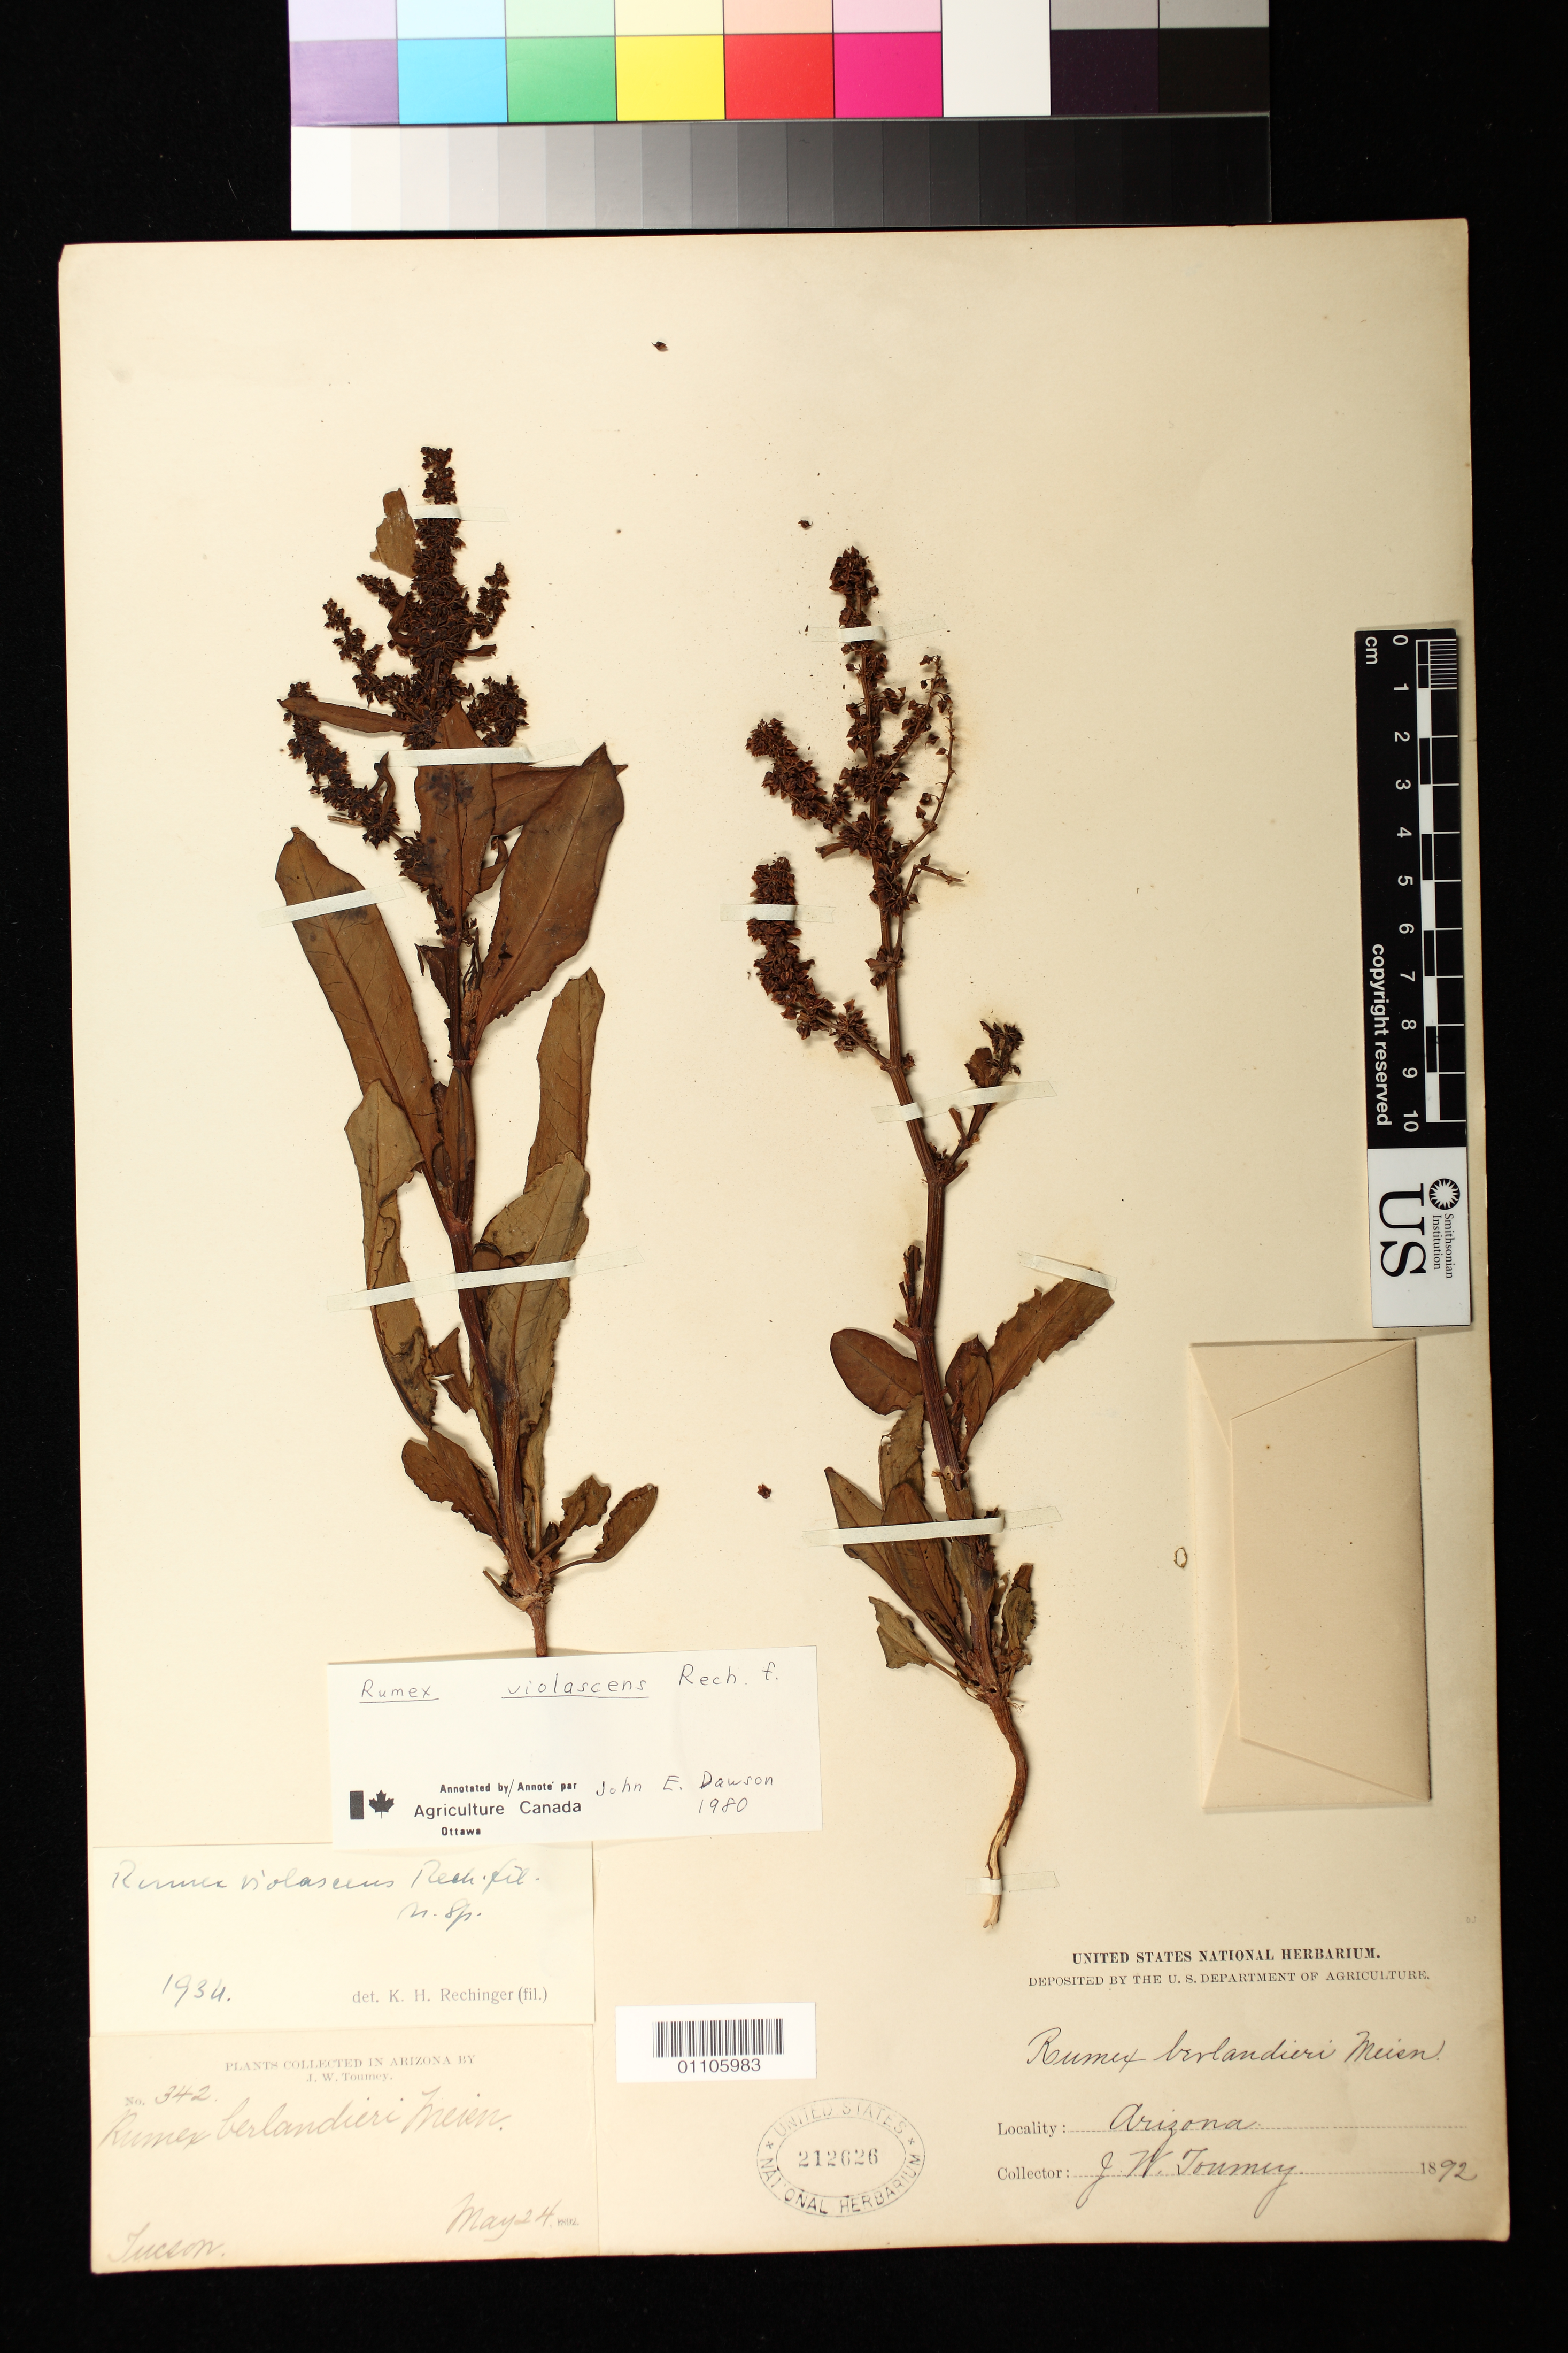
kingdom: Plantae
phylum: Tracheophyta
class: Magnoliopsida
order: Caryophyllales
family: Polygonaceae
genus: Rumex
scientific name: Rumex violascens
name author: Rech. f.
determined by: Rechinger, K. H.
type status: Syntype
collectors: J. W. Toumey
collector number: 342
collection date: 1892-05-24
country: United States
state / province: Arizona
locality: Tucson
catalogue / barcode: US 212626